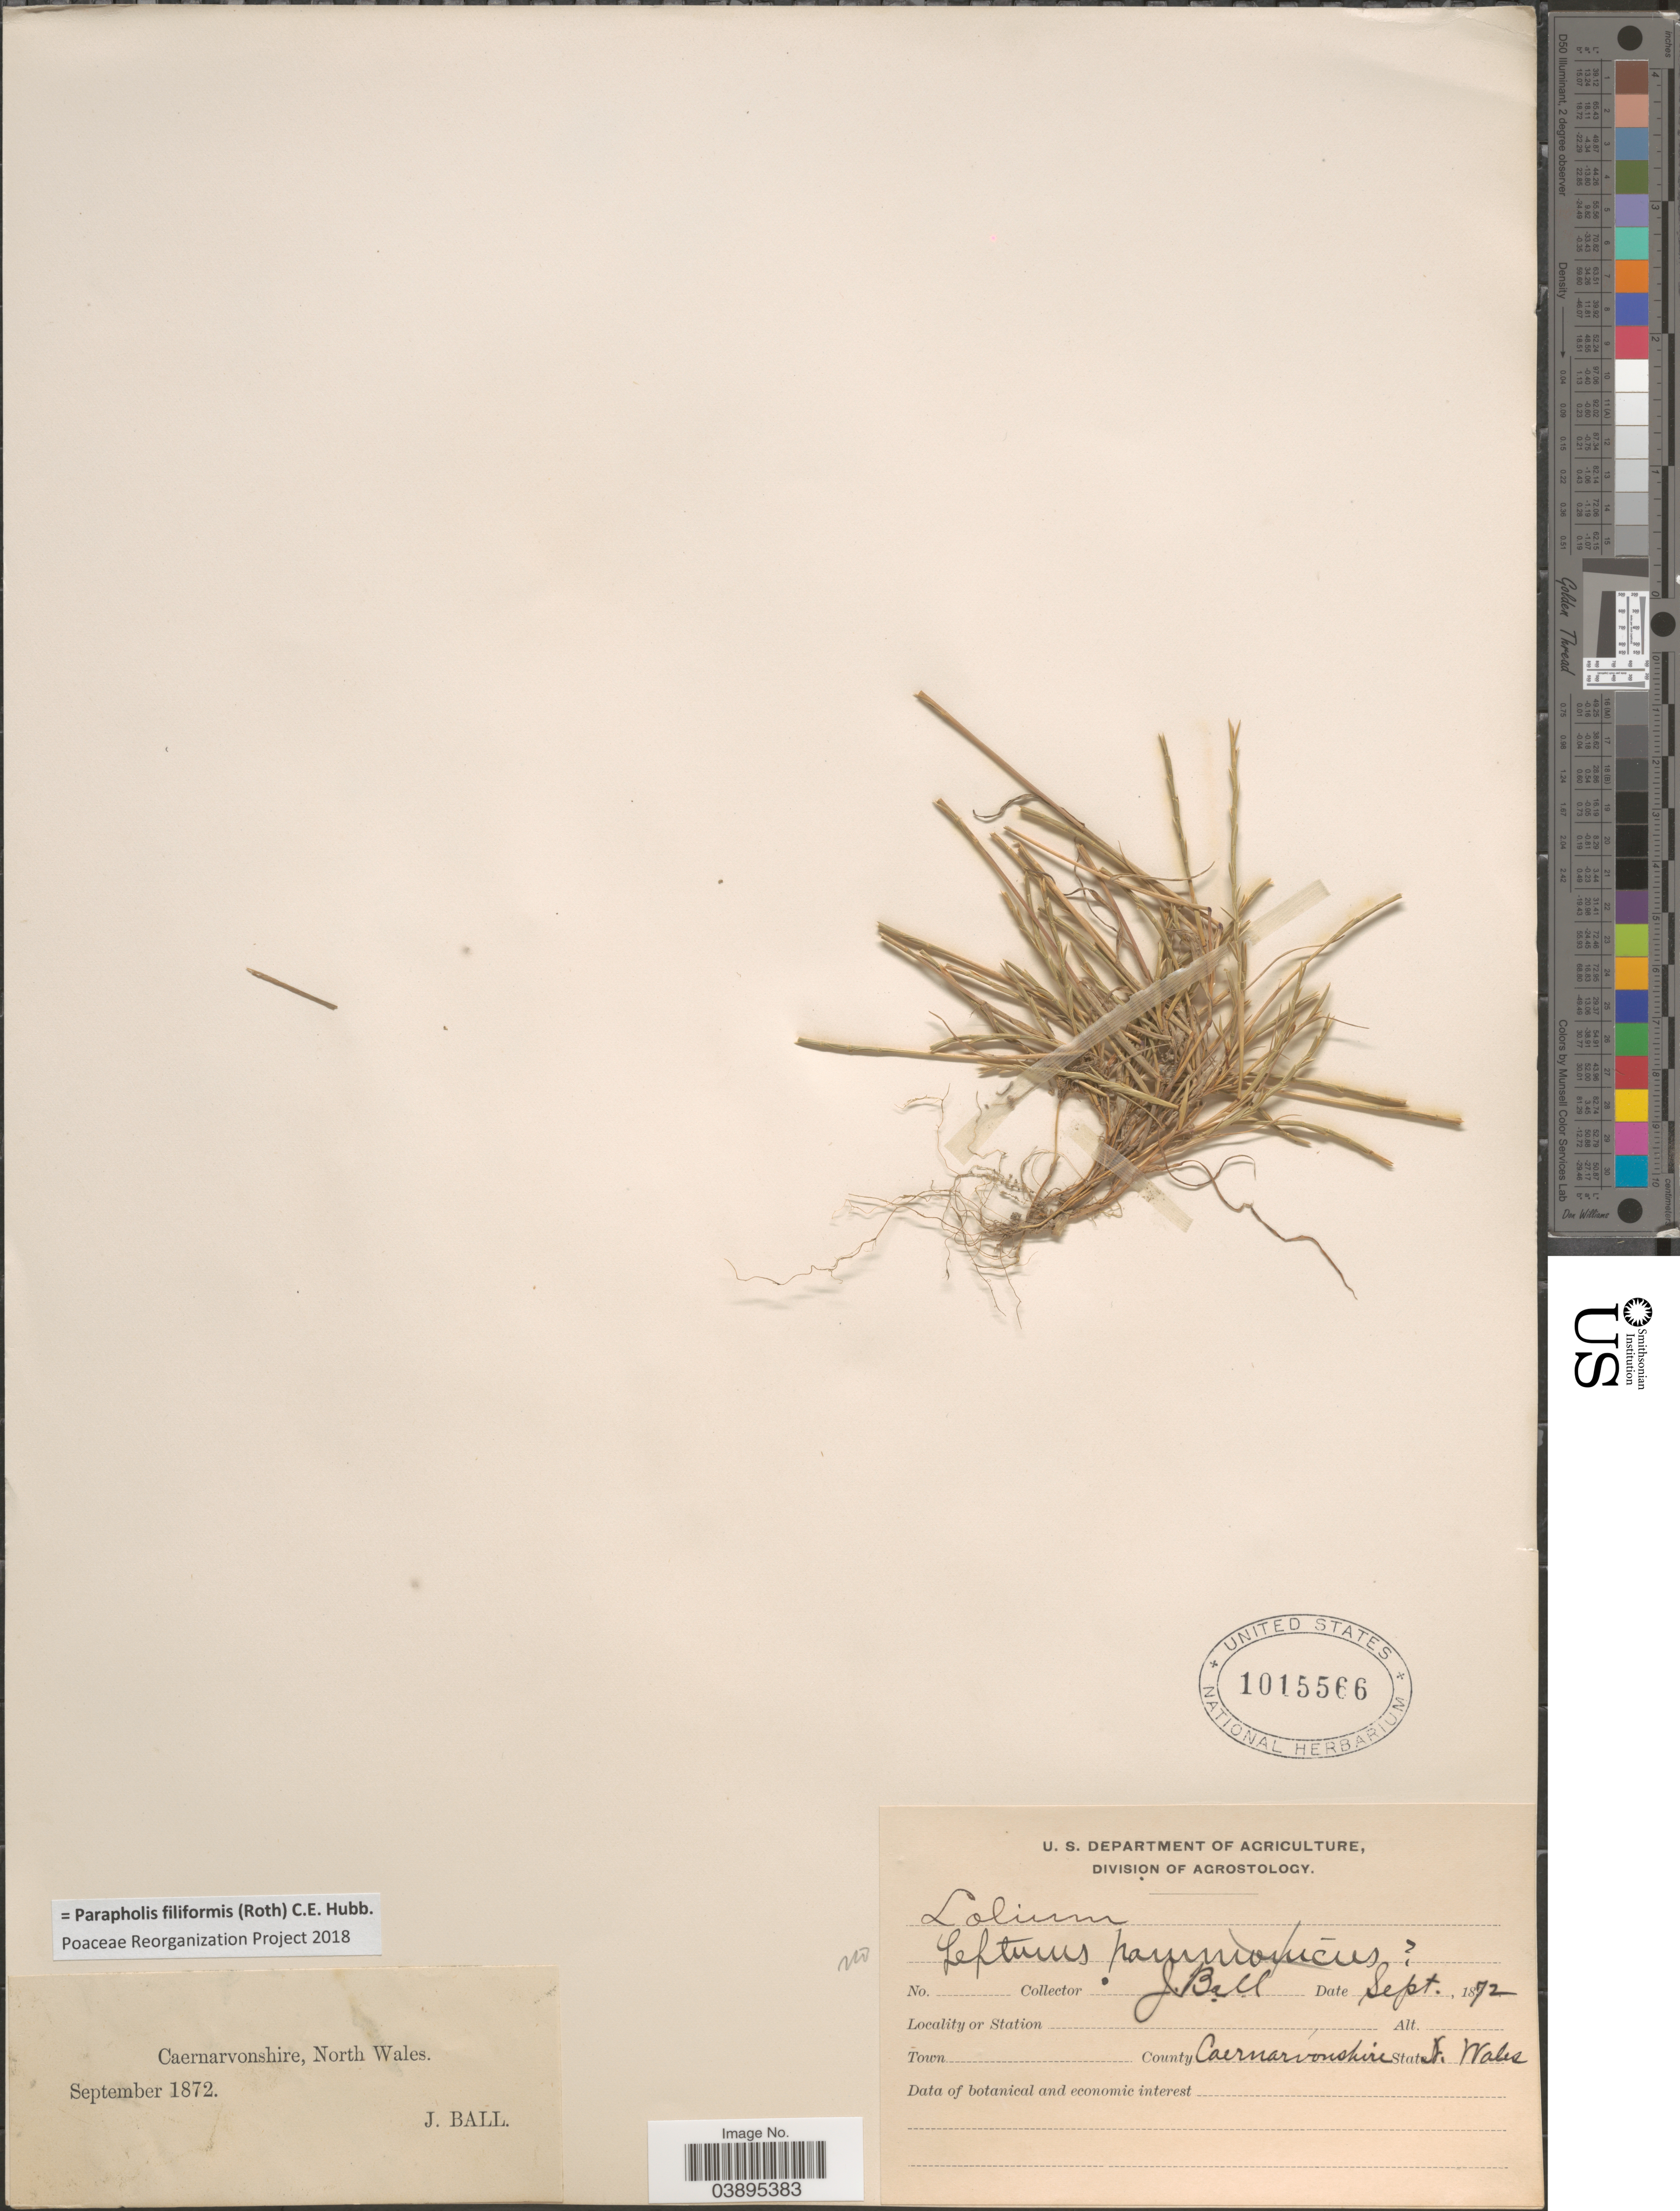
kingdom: Plantae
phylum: Tracheophyta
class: Liliopsida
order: Poales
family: Poaceae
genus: Parapholis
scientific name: Parapholis filiformis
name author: (Roth) C.E. Hubb.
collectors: J. Ball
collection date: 1872-09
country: United Kingdom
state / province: Wales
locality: County Caernarvonshire. State North Wales.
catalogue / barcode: US 1015566